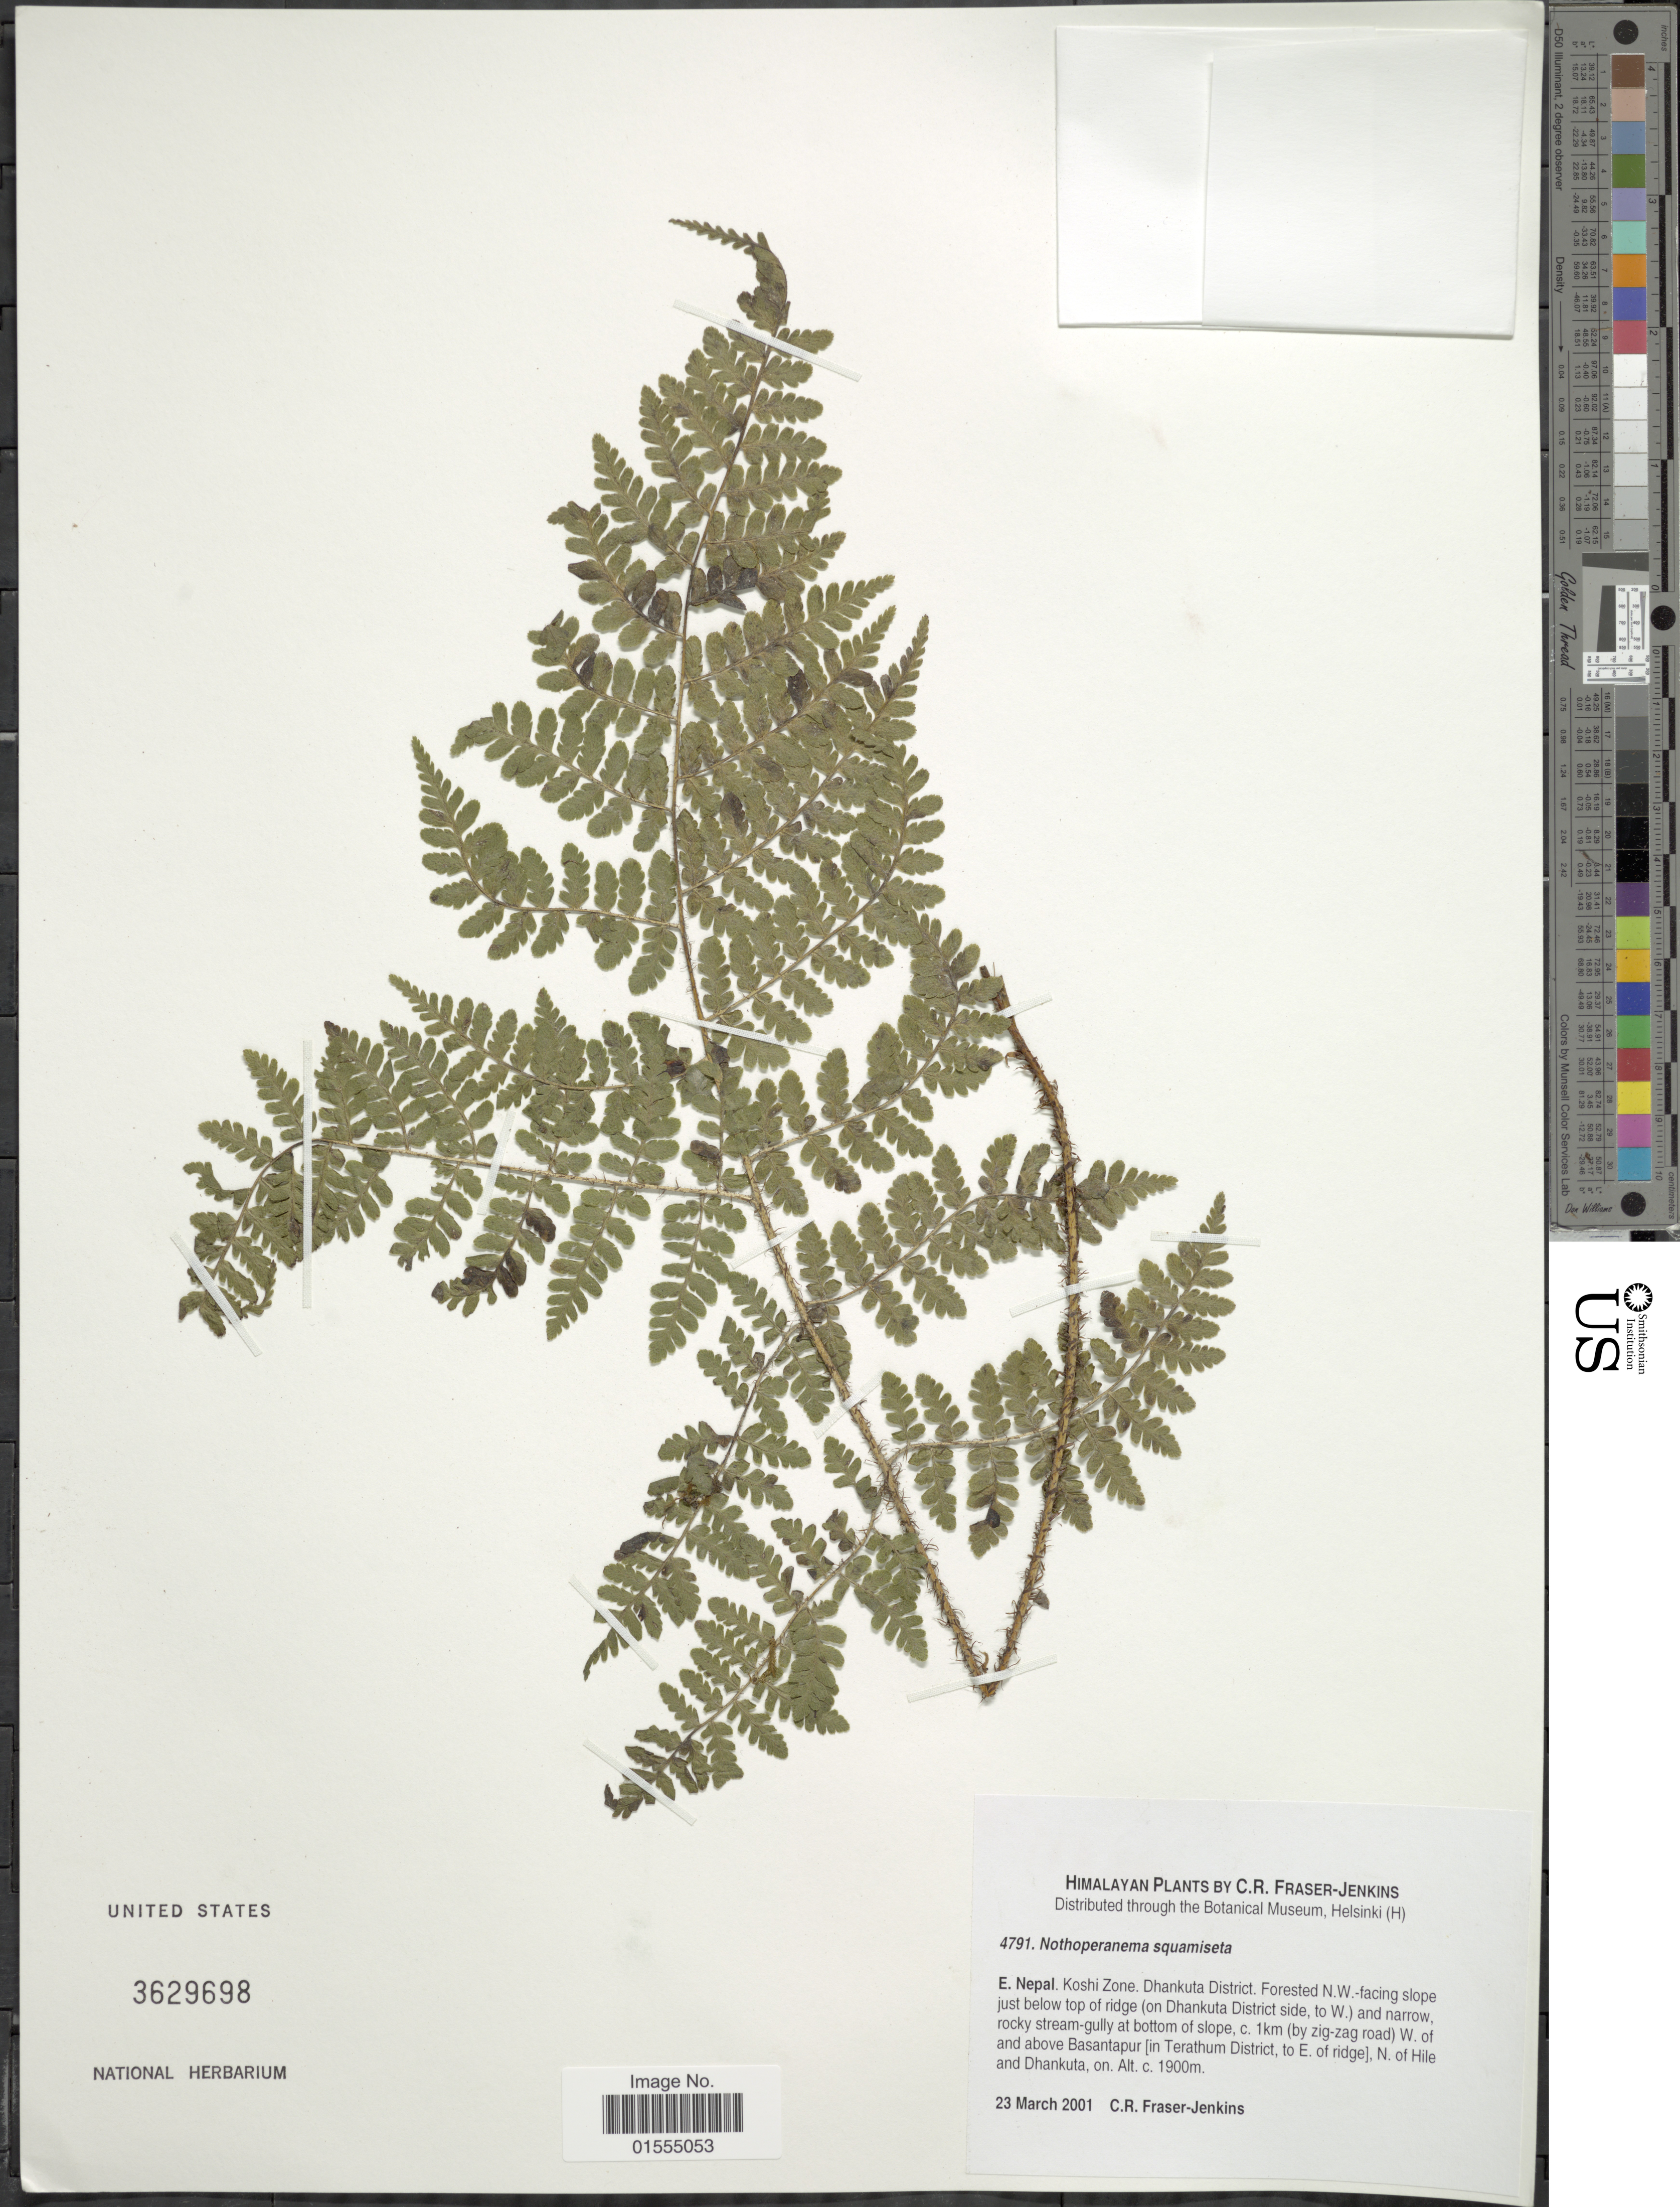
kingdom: Plantae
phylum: Tracheophyta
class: Polypodiopsida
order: Polypodiales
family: Dryopteridaceae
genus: Dryopteris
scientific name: Dryopteris squamiseta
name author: (Hook.) Kuntze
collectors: C. R. Fraser-Jenkins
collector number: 4791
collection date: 2001-03-23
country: Nepal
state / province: Kosi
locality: E. Nepal, Koshi Zone, Dhankuta District, forested N.W.- facing slope just below top of ridge (on Dhankuta District, to W.) and narrow, rocky stream-gully at bottom of slope, c. 1km (by zig-zag road) W. of and above Basantapur [in Terathum District, to E. of ridge], N. of Hile and Dhankuta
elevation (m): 1900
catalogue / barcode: US 3629698